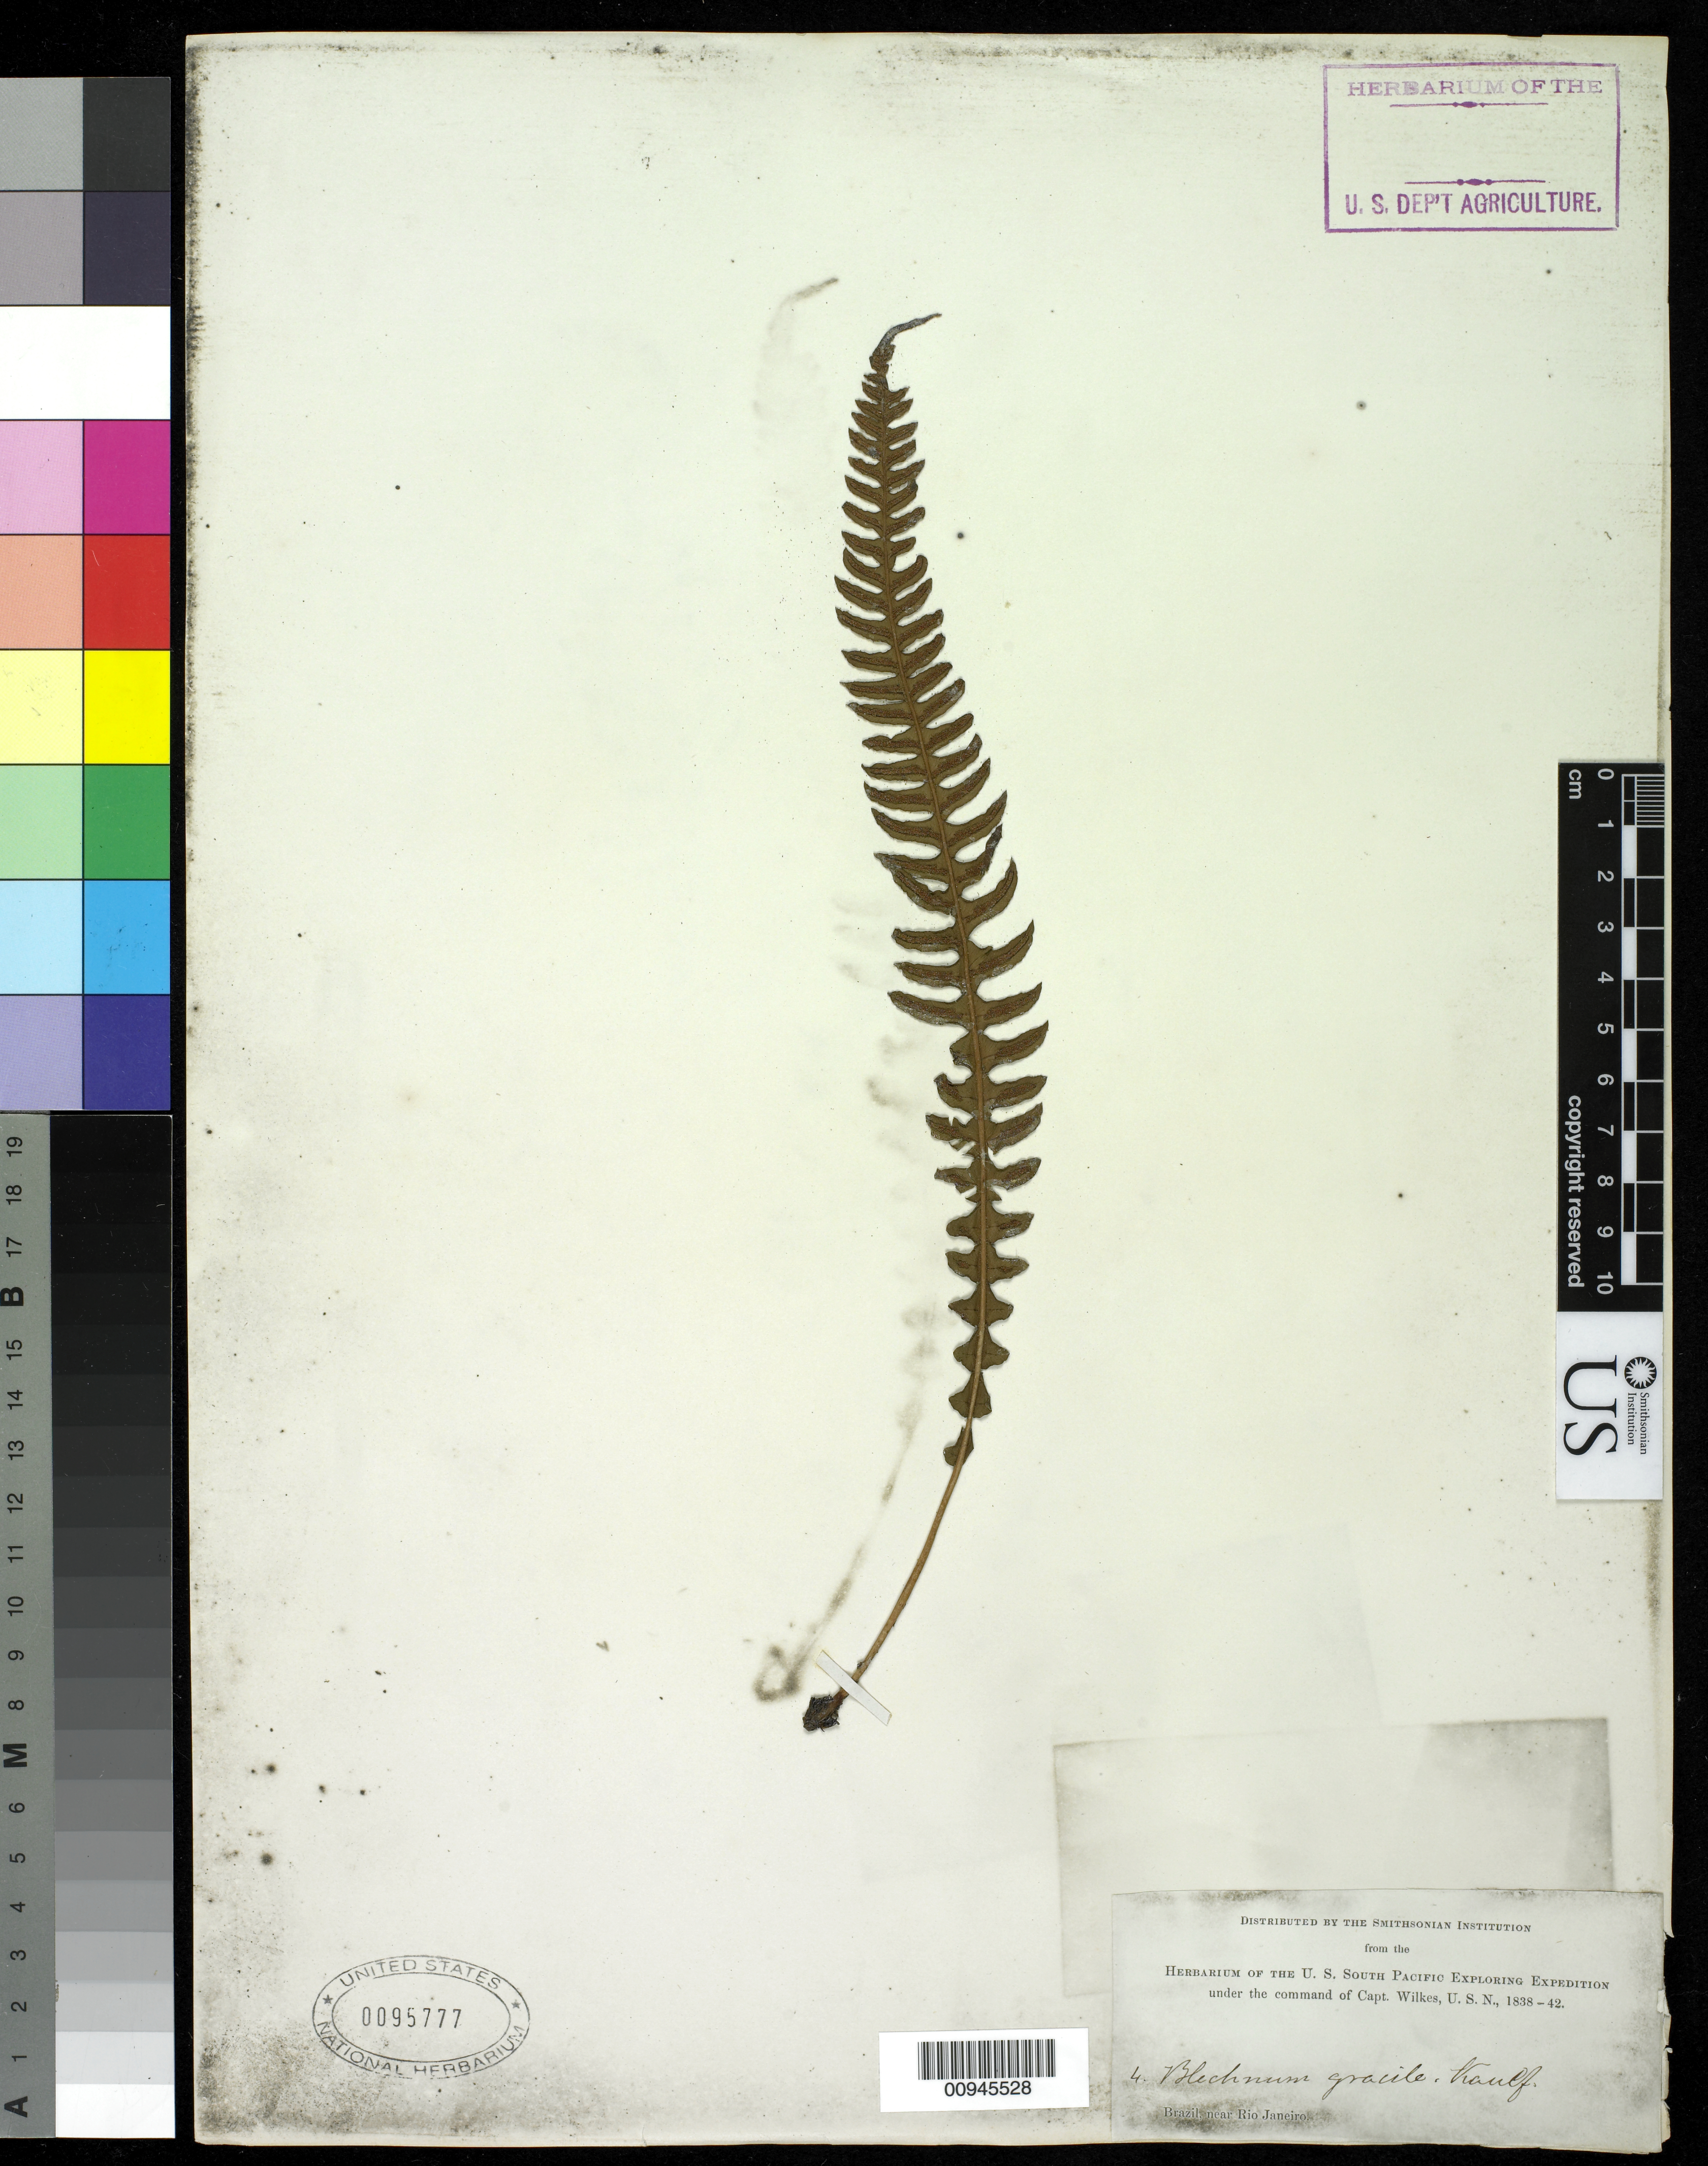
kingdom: Plantae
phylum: Tracheophyta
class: Polypodiopsida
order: Polypodiales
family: Blechnaceae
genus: Blechnum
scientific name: Blechnum polypodioides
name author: Raddi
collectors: Wilkes Explor. Exped.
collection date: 1838/1842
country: Brazil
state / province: Rio de Janeiro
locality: Brazil, near Rio Janeiro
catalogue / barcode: US 95777